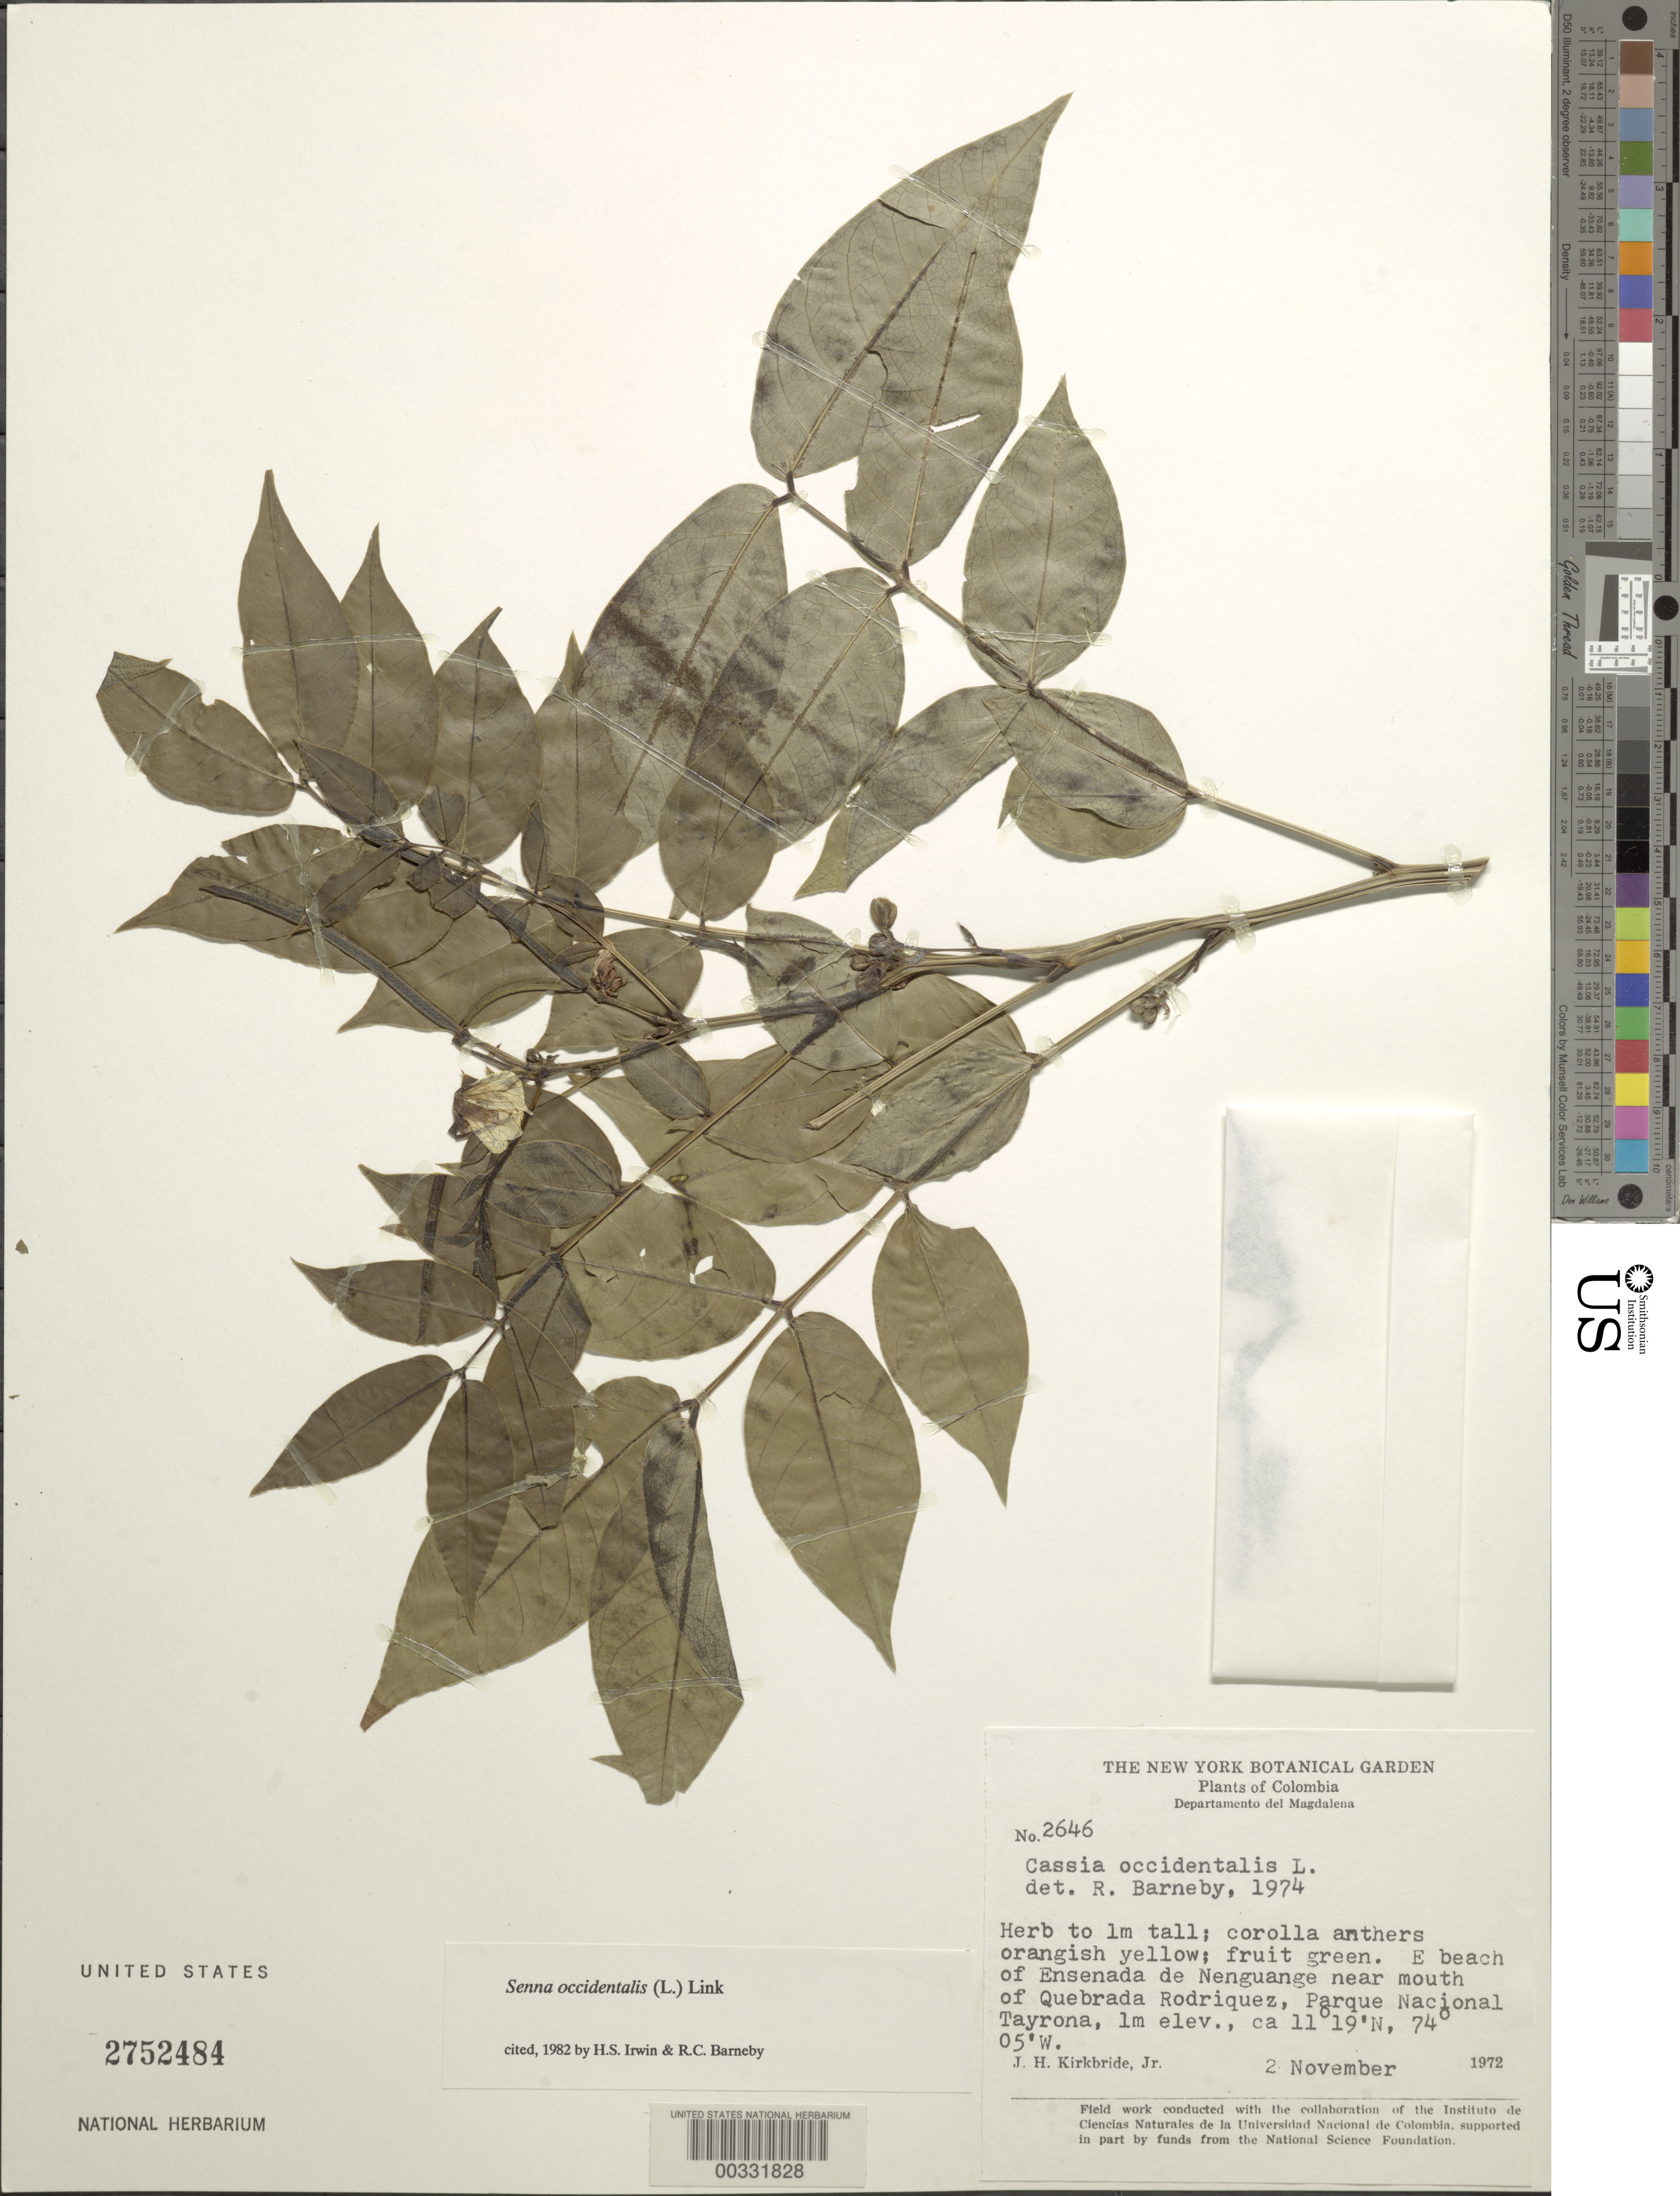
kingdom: Plantae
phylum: Tracheophyta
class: Magnoliopsida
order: Fabales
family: Fabaceae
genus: Senna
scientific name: Senna occidentalis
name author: (L.) Link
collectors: J. H. Kirkbride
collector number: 2646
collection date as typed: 02 Nov 1972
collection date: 1972-11-02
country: Colombia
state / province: Magdalena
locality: E beach of Ensenada de Nenguange near mouth of Quebrada Rodriquez, Parque Nacional Tayrona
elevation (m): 1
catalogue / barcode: US 2752484